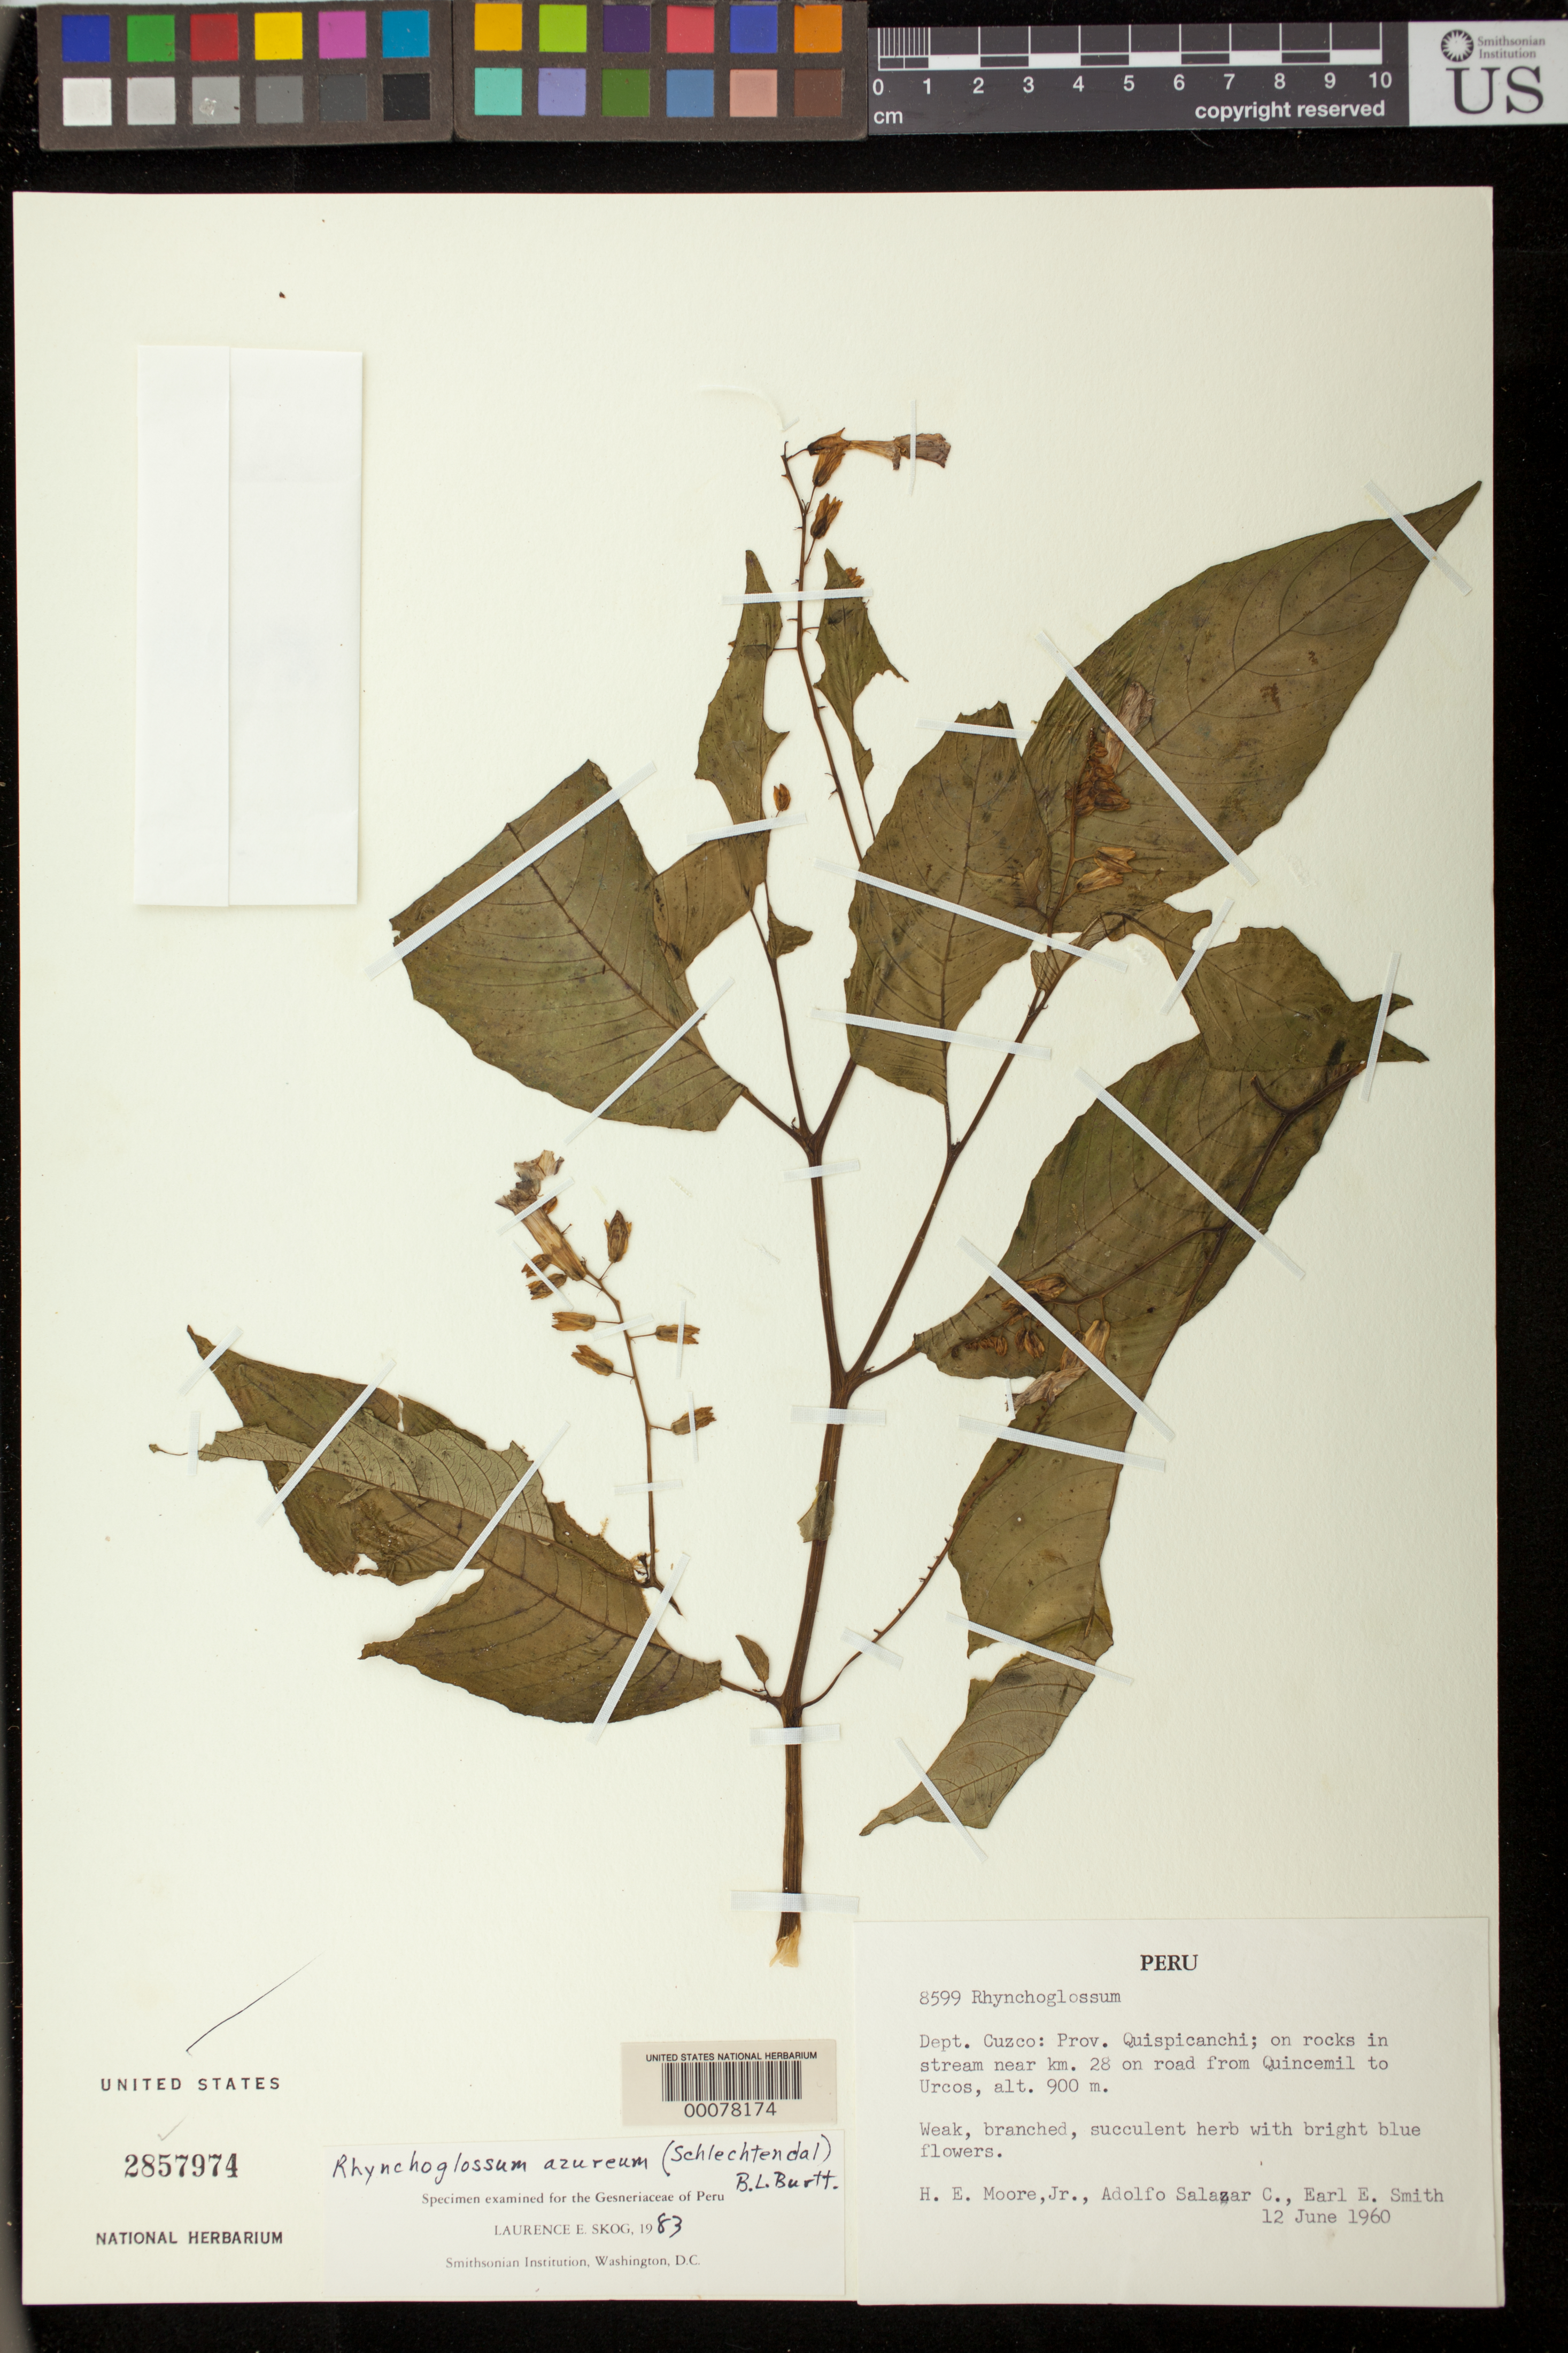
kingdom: Plantae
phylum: Tracheophyta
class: Magnoliopsida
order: Lamiales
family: Gesneriaceae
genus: Rhynchoglossum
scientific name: Rhynchoglossum azureum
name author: (Schltdl.) B.L. Burtt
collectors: H. E. Moore, A. Salazar C. & E. E. Smith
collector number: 8599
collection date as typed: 12 Jun 1960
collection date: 1960-06-12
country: Peru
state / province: Cusco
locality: Quispicanchis, near 28 km on road from Quincemil to Urcos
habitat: On rocks in stream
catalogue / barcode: US 2857974